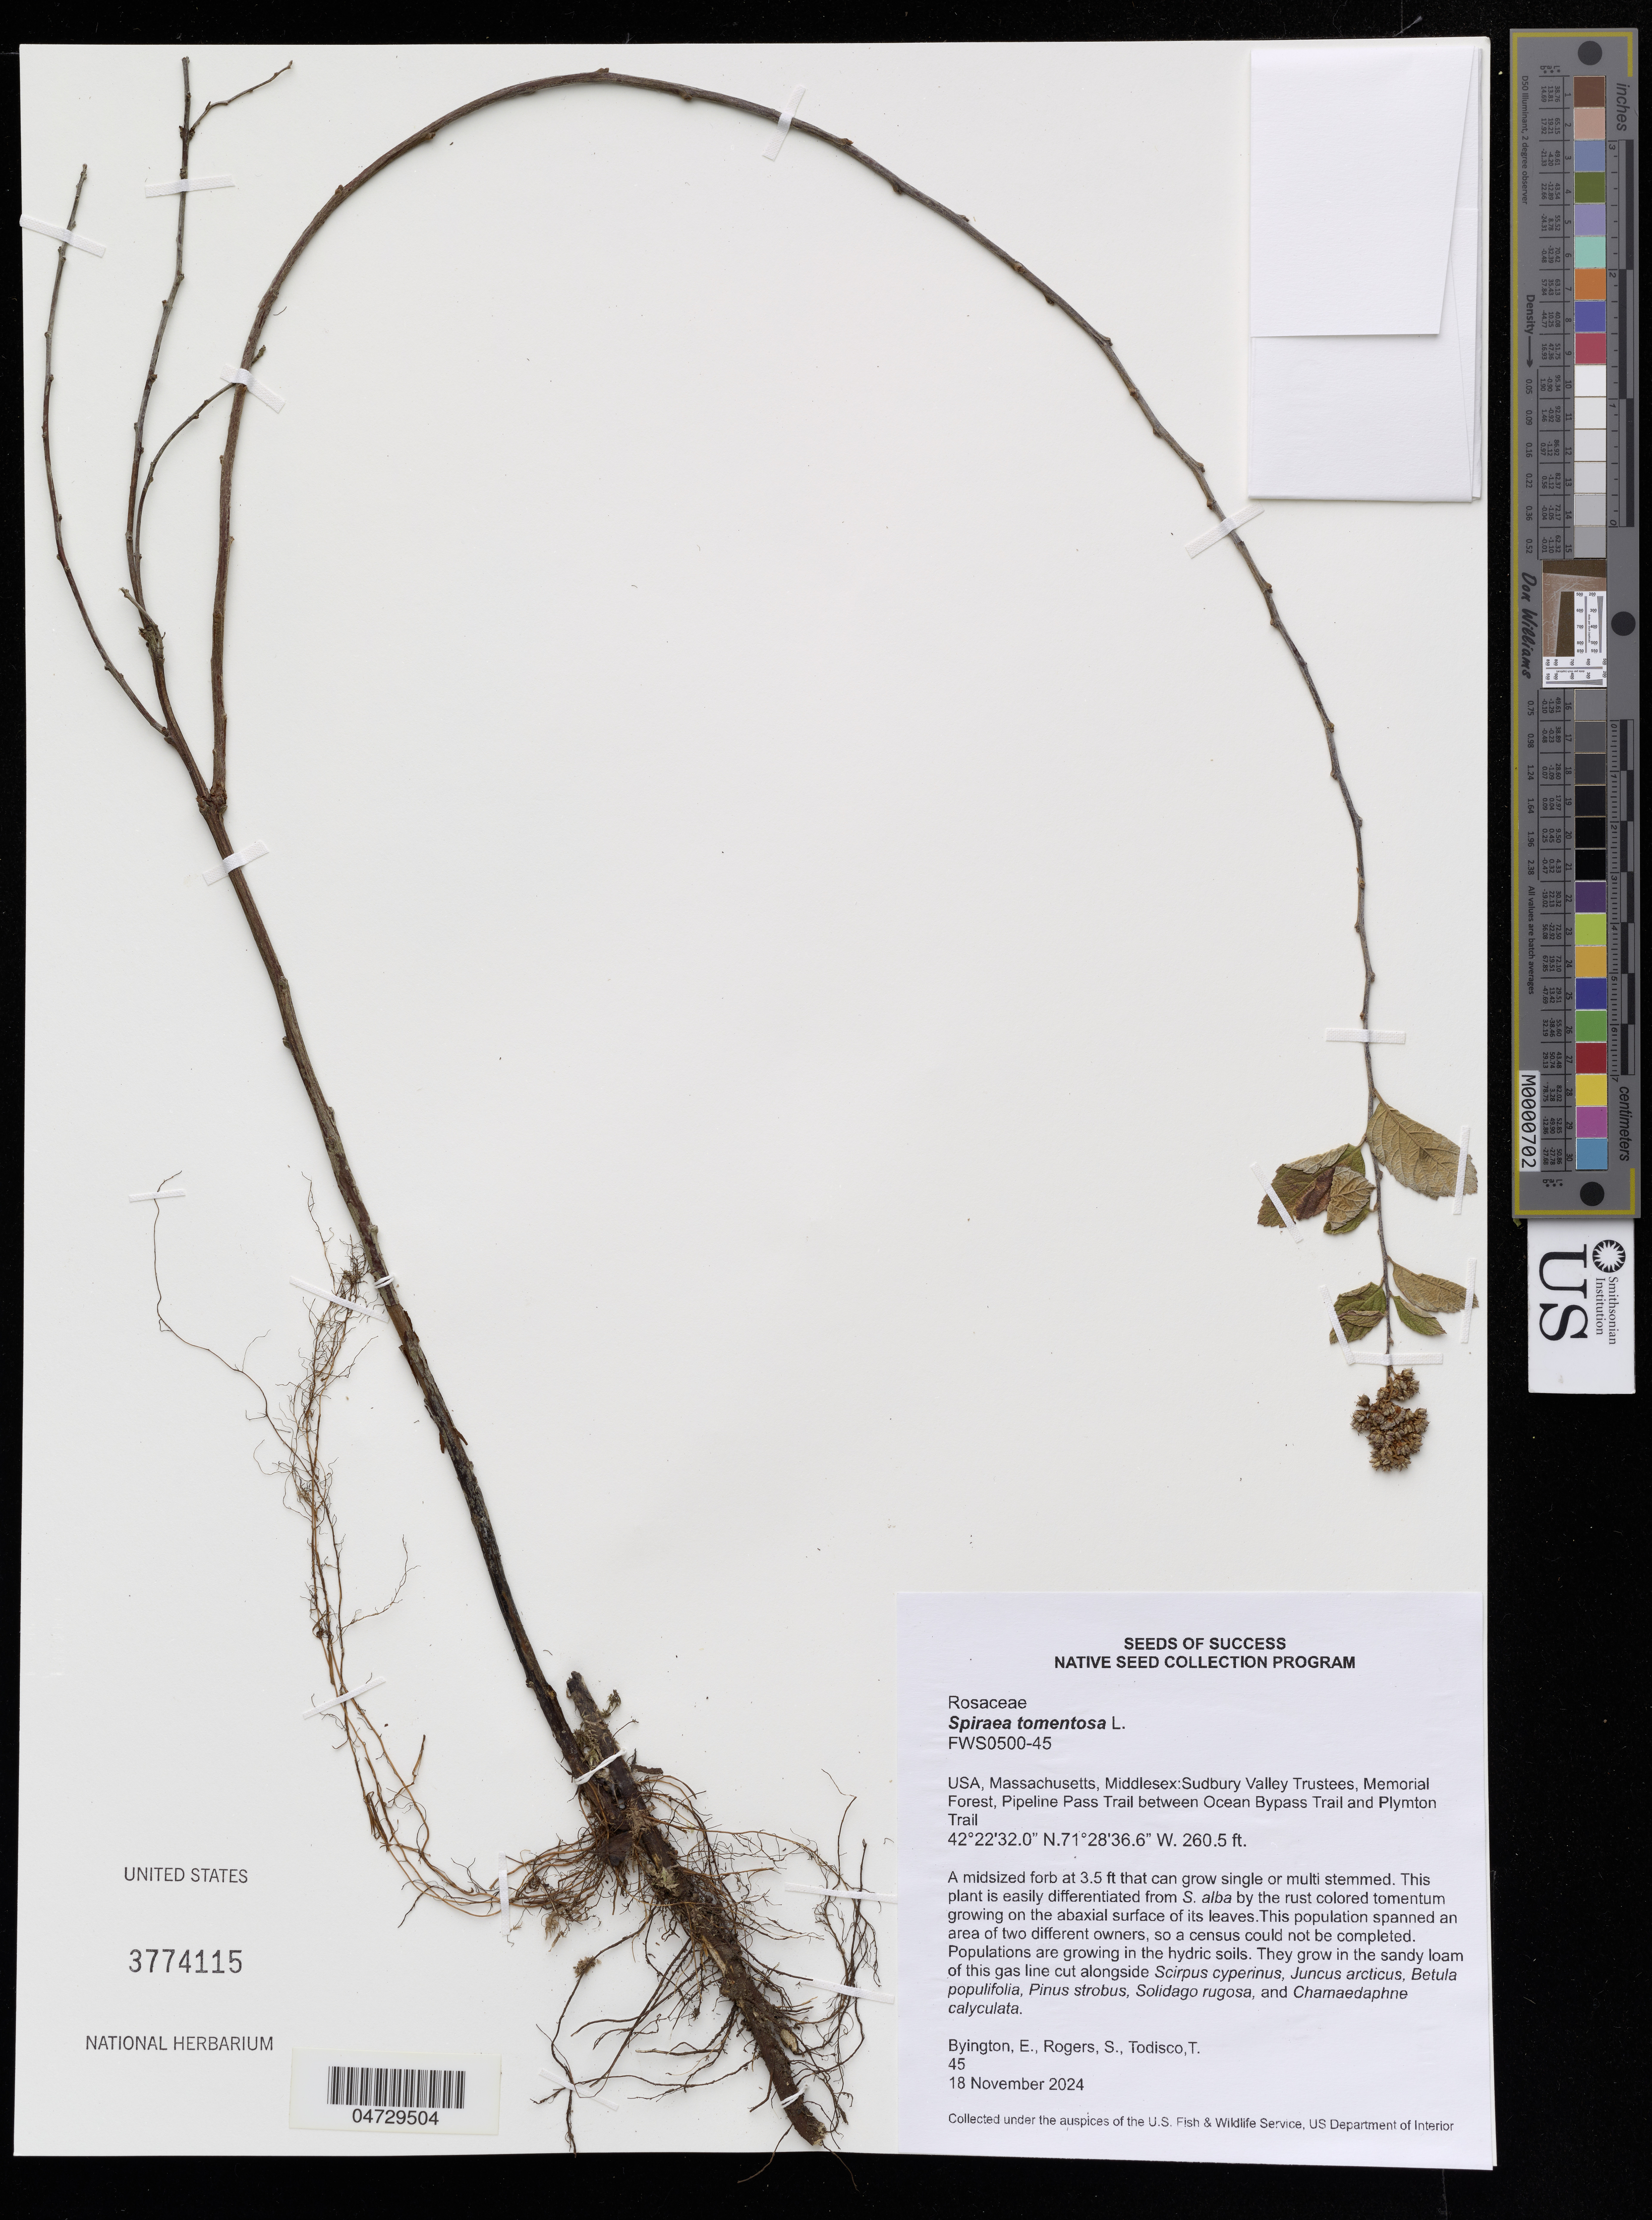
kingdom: Plantae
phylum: Tracheophyta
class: Magnoliopsida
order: Rosales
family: Rosaceae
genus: Spiraea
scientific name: Spiraea tomentosa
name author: L.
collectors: E. Byington, S. Rogers & T. Todisco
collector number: FWS0500-45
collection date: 2024-11-18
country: United States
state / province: Massachusetts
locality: USA, Massachusetts, Middlesex: Sudbury Valley Trustees, Memorial Forest, Pipeline Pass Trail between Ocean Bypass Trail and Plymton Trail.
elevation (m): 79.4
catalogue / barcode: US 3774115